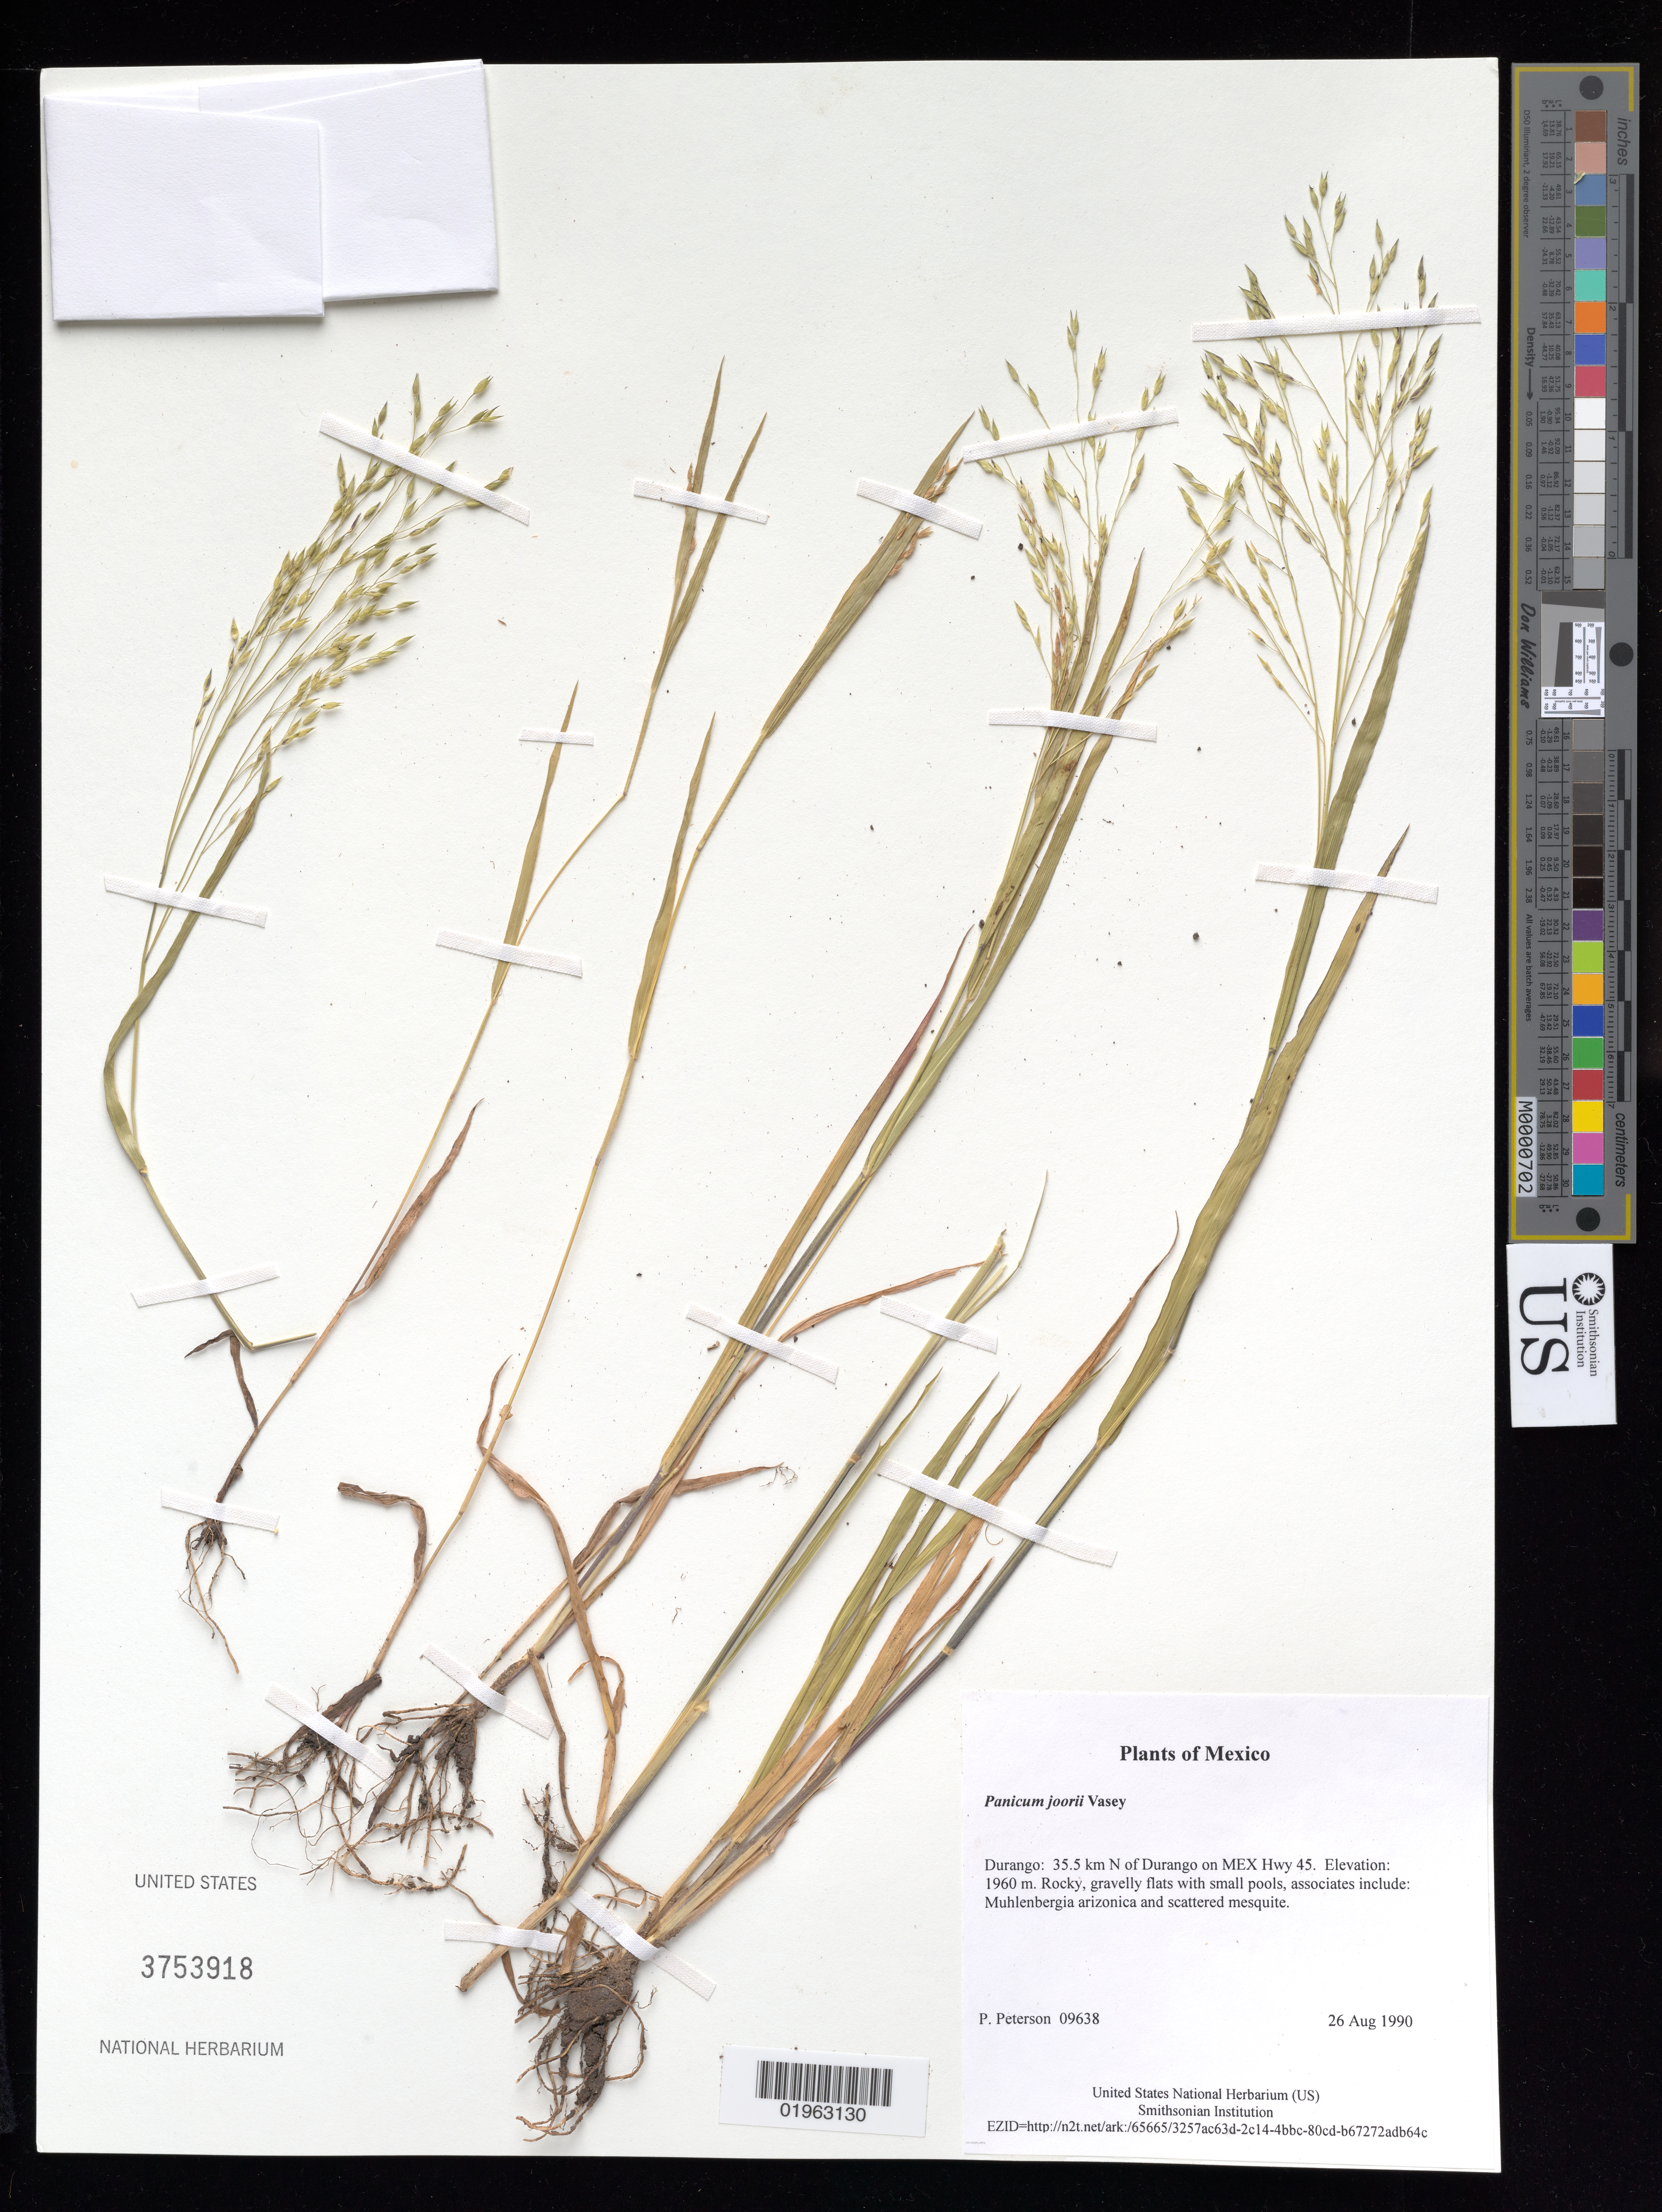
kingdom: Plantae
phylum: Tracheophyta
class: Liliopsida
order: Poales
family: Poaceae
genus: Panicum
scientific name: Panicum sp.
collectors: P. M. Peterson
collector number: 09638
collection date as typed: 26 Aug 1990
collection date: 1990-08-26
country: Mexico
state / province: Durango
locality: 35.5 km N of Durango on MEX Hwy 45.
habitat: Rocky, gravelly flats with small pools, associates include: Muhlenbergia arizonica and scattered mesquite.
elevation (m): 1960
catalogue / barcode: US 3753918